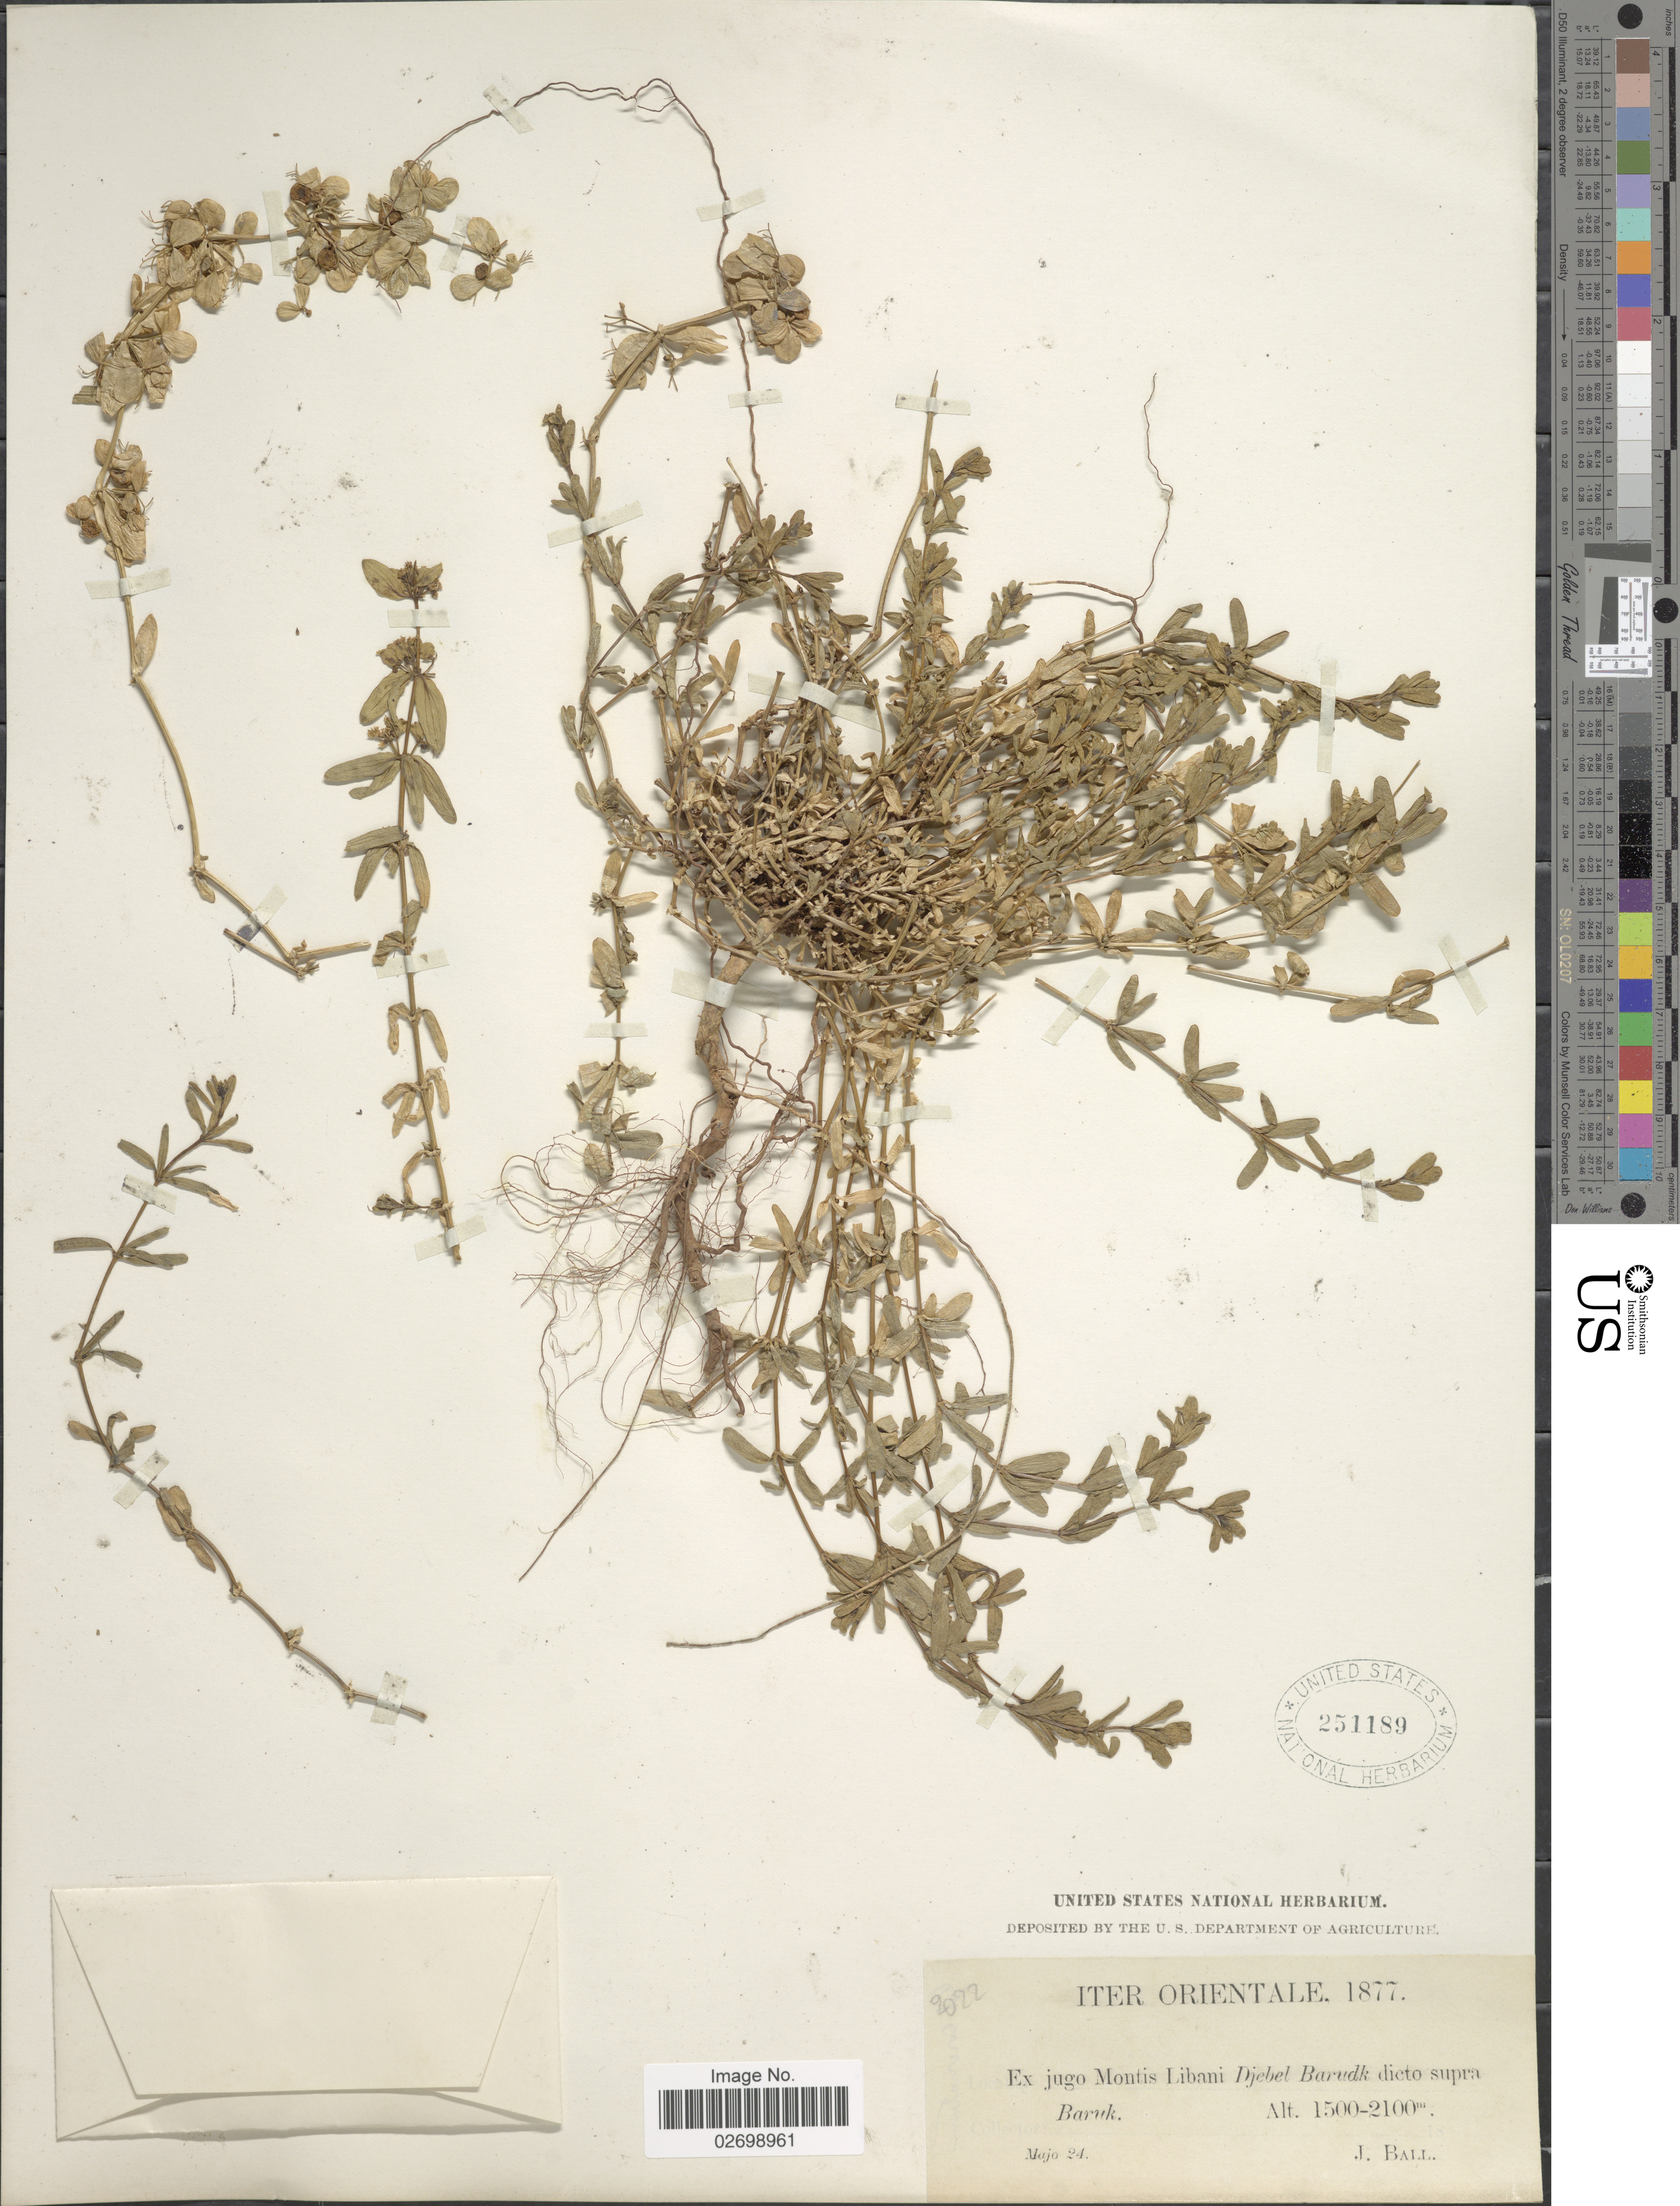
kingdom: Plantae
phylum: Tracheophyta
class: Magnoliopsida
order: Gentianales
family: Rubiaceae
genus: Galium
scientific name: Galium sp.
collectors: J. Ball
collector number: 2022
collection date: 1877-05-24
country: Lebanon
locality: Orientale. Ex jugo Montis Libani Djebel Barudk dicto supra Baruk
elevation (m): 1500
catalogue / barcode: US 251189